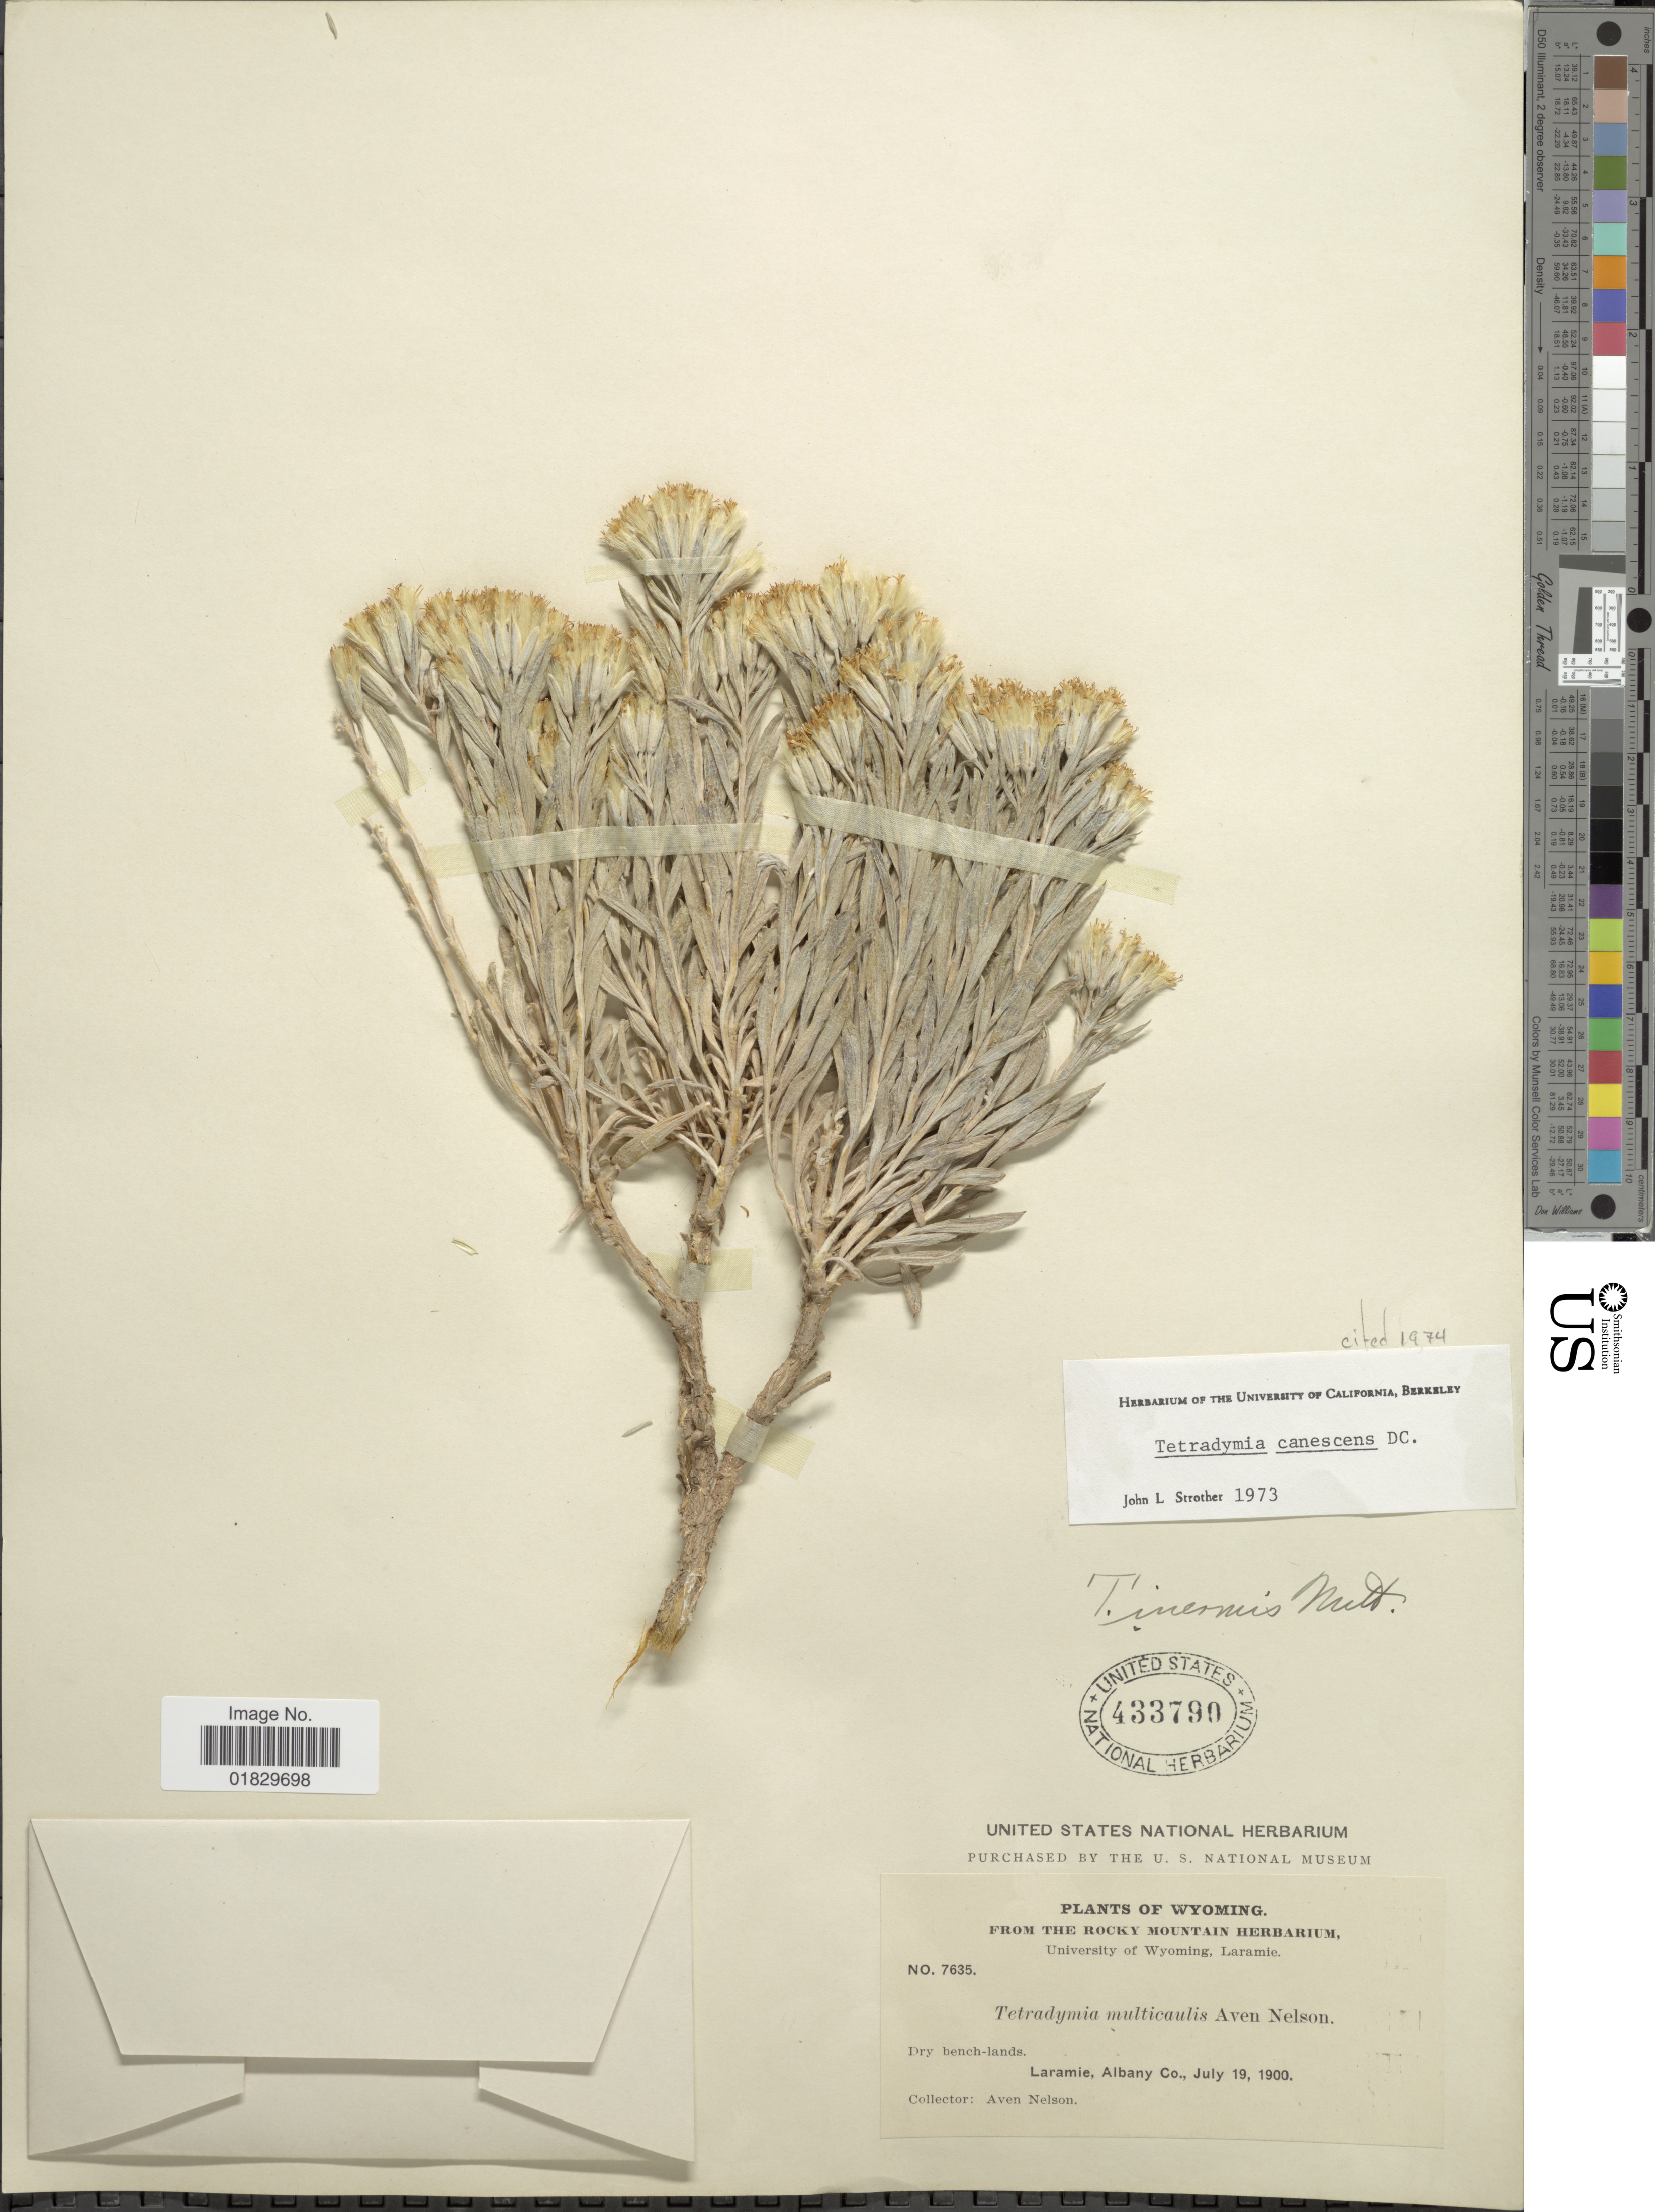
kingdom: Plantae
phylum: Tracheophyta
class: Magnoliopsida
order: Asterales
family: Asteraceae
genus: Tetradymia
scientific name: Tetradymia canescens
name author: DC.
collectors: A. Nelson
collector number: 7635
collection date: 1900-07-19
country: United States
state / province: Wyoming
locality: Dry bench-lands. Laramie, Albany Co.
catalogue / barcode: US 433790